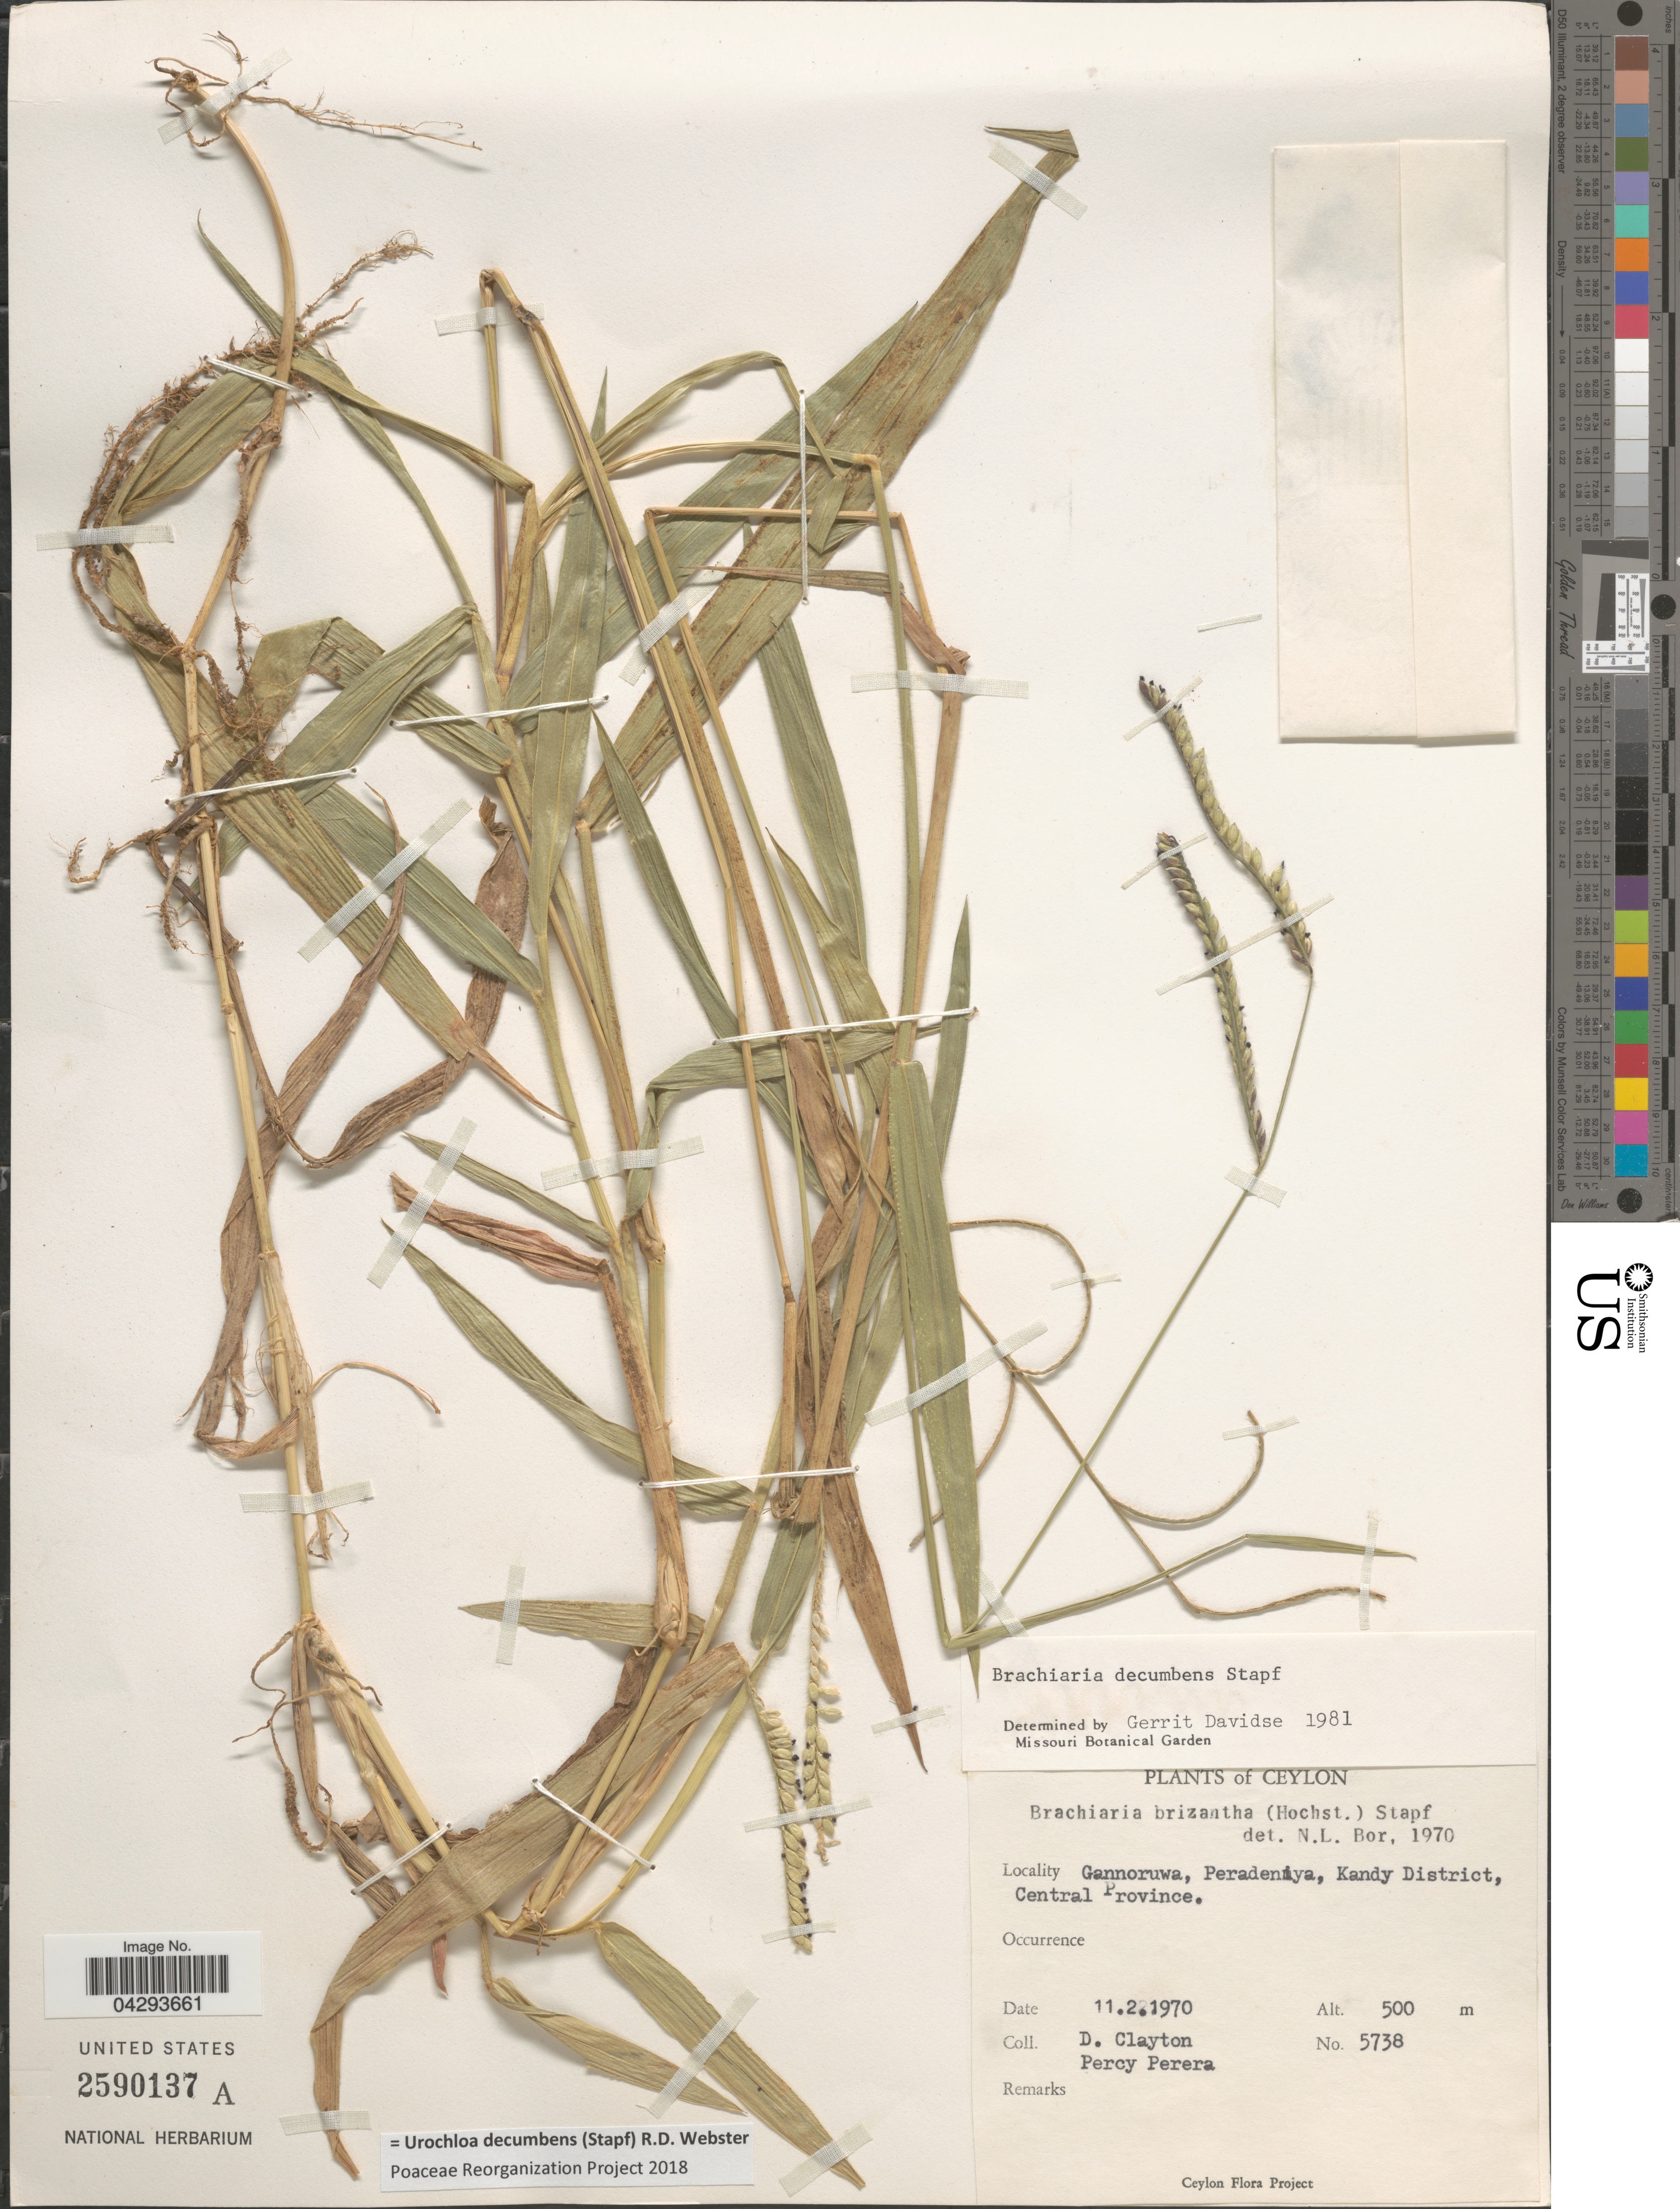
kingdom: Plantae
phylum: Tracheophyta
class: Liliopsida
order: Poales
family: Poaceae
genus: Urochloa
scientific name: Urochloa decumbens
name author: (Stapf) R.D. Webster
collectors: D. Clayton & P. Perera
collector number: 5738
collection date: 1970-02-11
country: Sri Lanka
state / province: Central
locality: Ceylon. Gannoruwa, Peradeniya, Kandy District.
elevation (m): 500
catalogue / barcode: US 2590137A